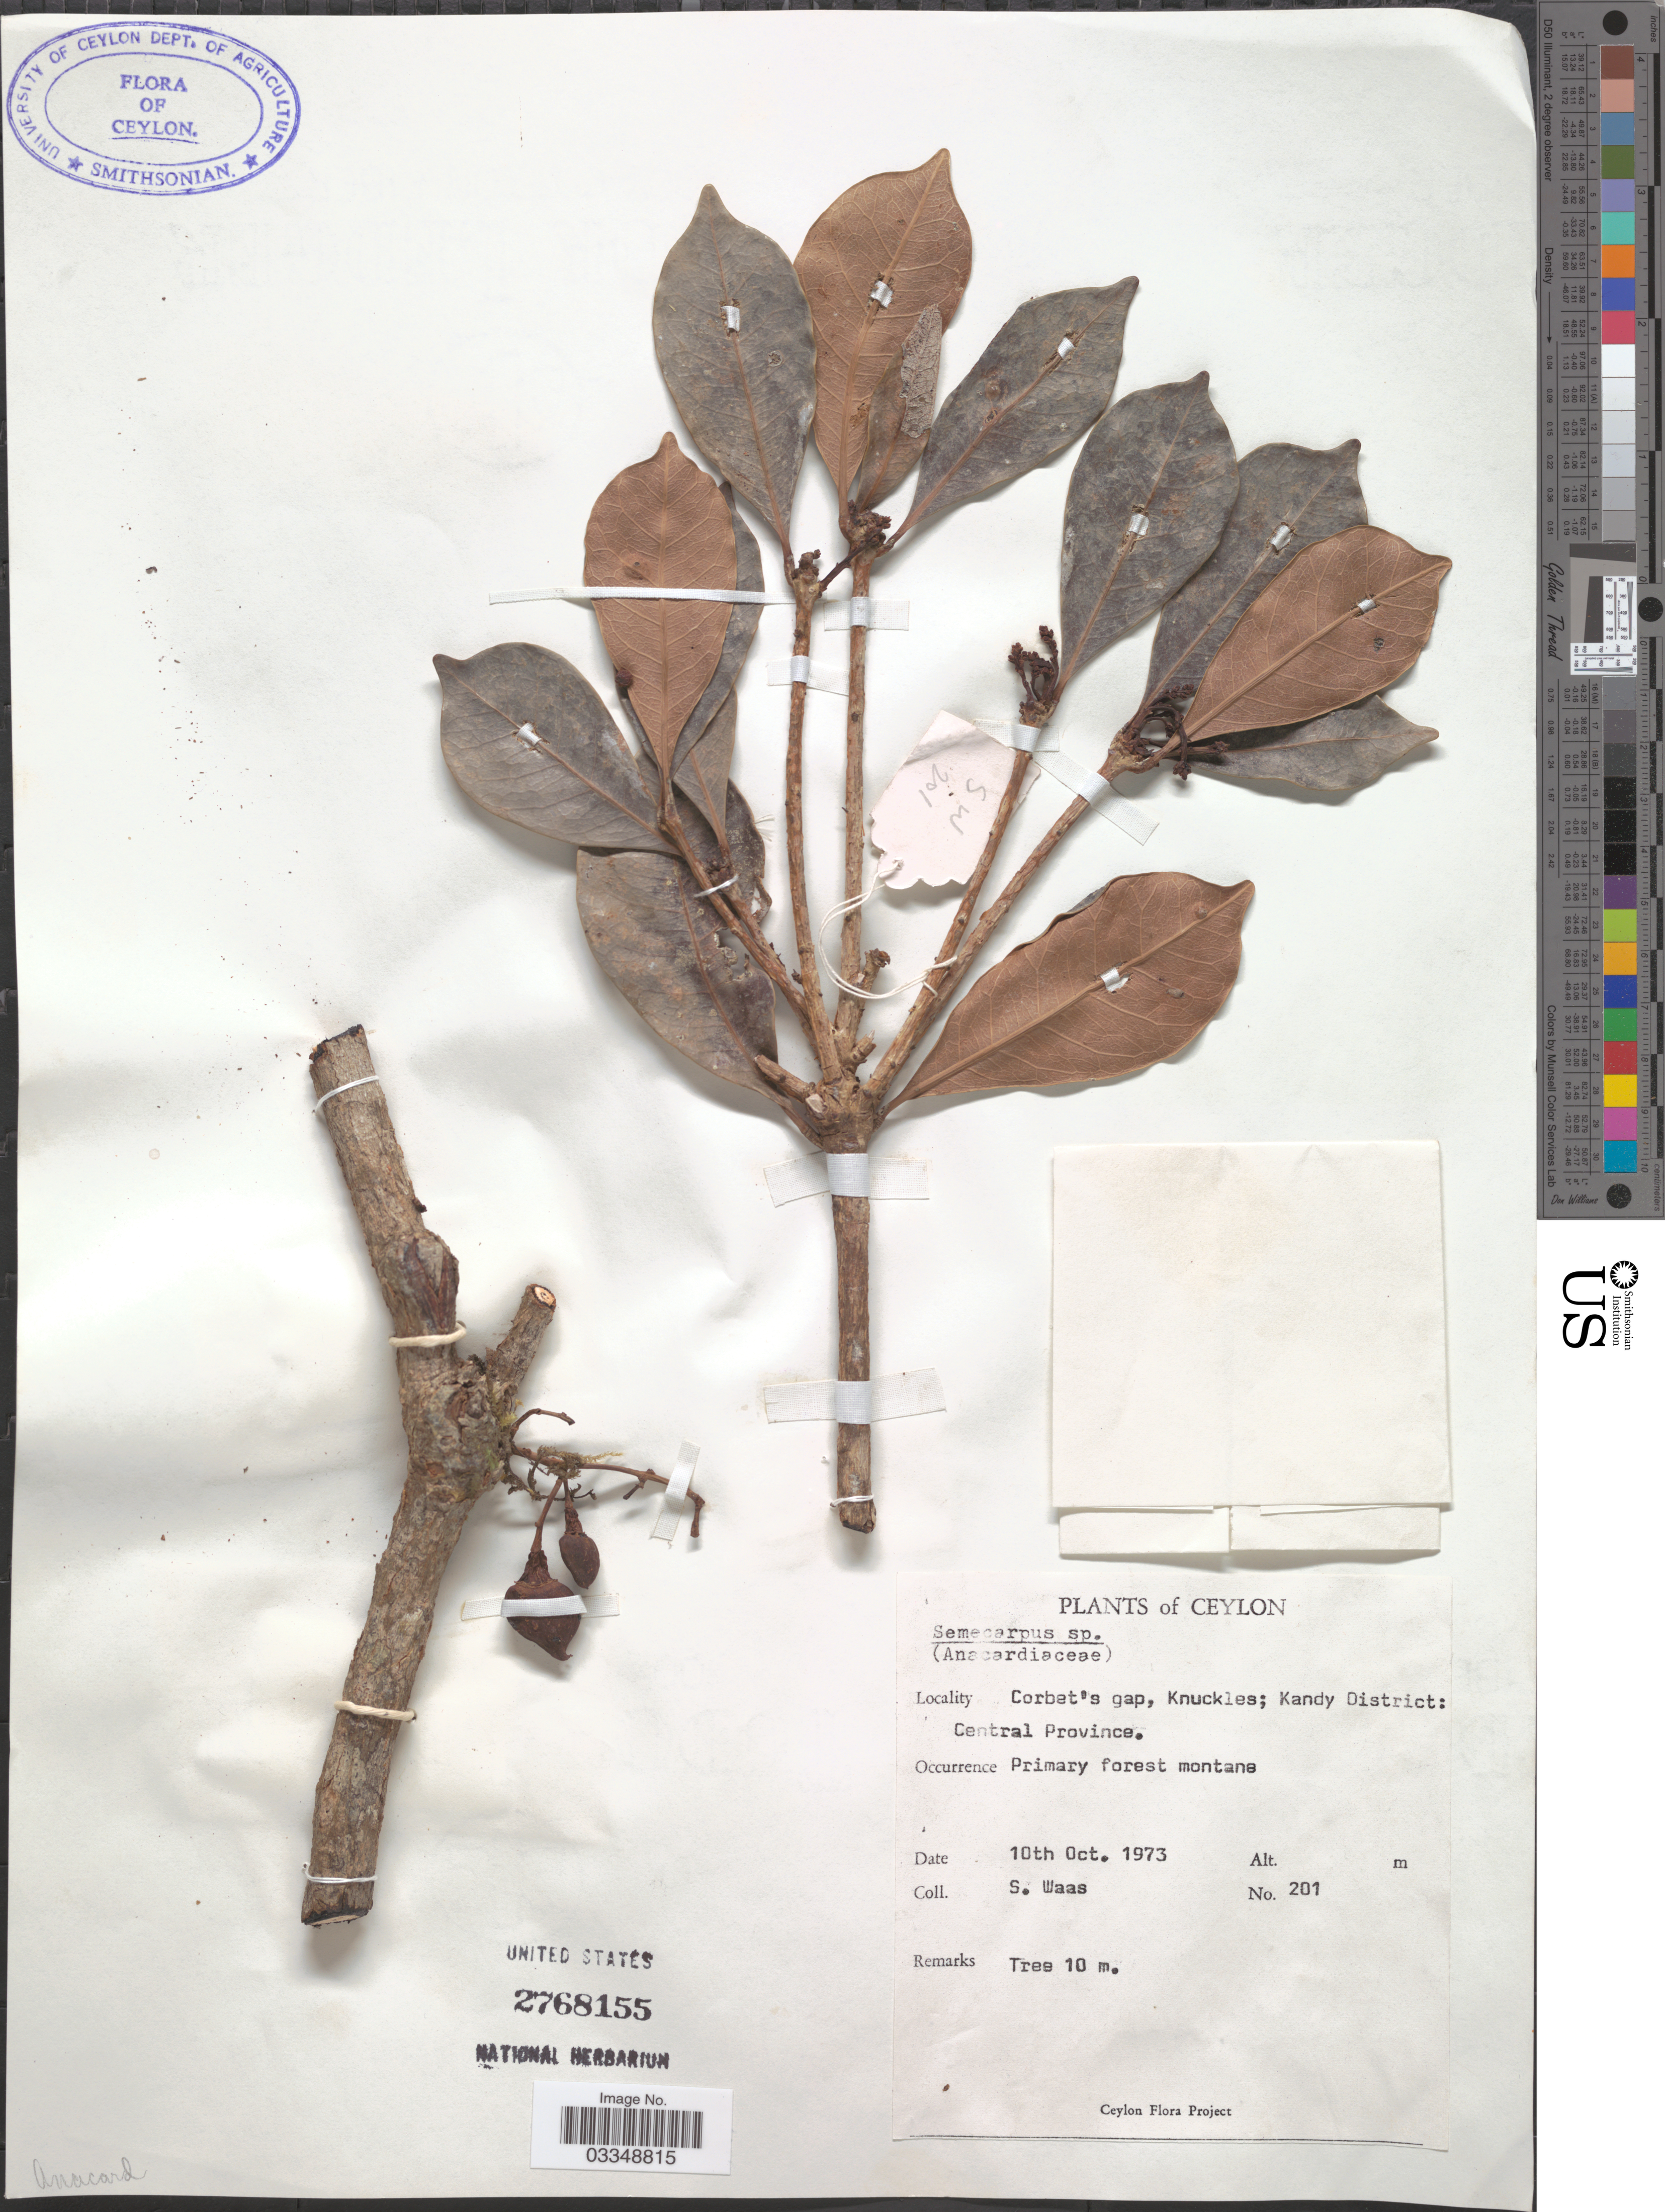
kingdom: Plantae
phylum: Tracheophyta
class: Magnoliopsida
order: Sapindales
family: Anacardiaceae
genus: Semecarpus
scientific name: Semecarpus sp.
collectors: S. Waas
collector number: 201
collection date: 1973-10-10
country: Sri Lanka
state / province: Central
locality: Ceylon. Corbet's gap, Knuckles; Kandy District.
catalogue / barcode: US 2768155